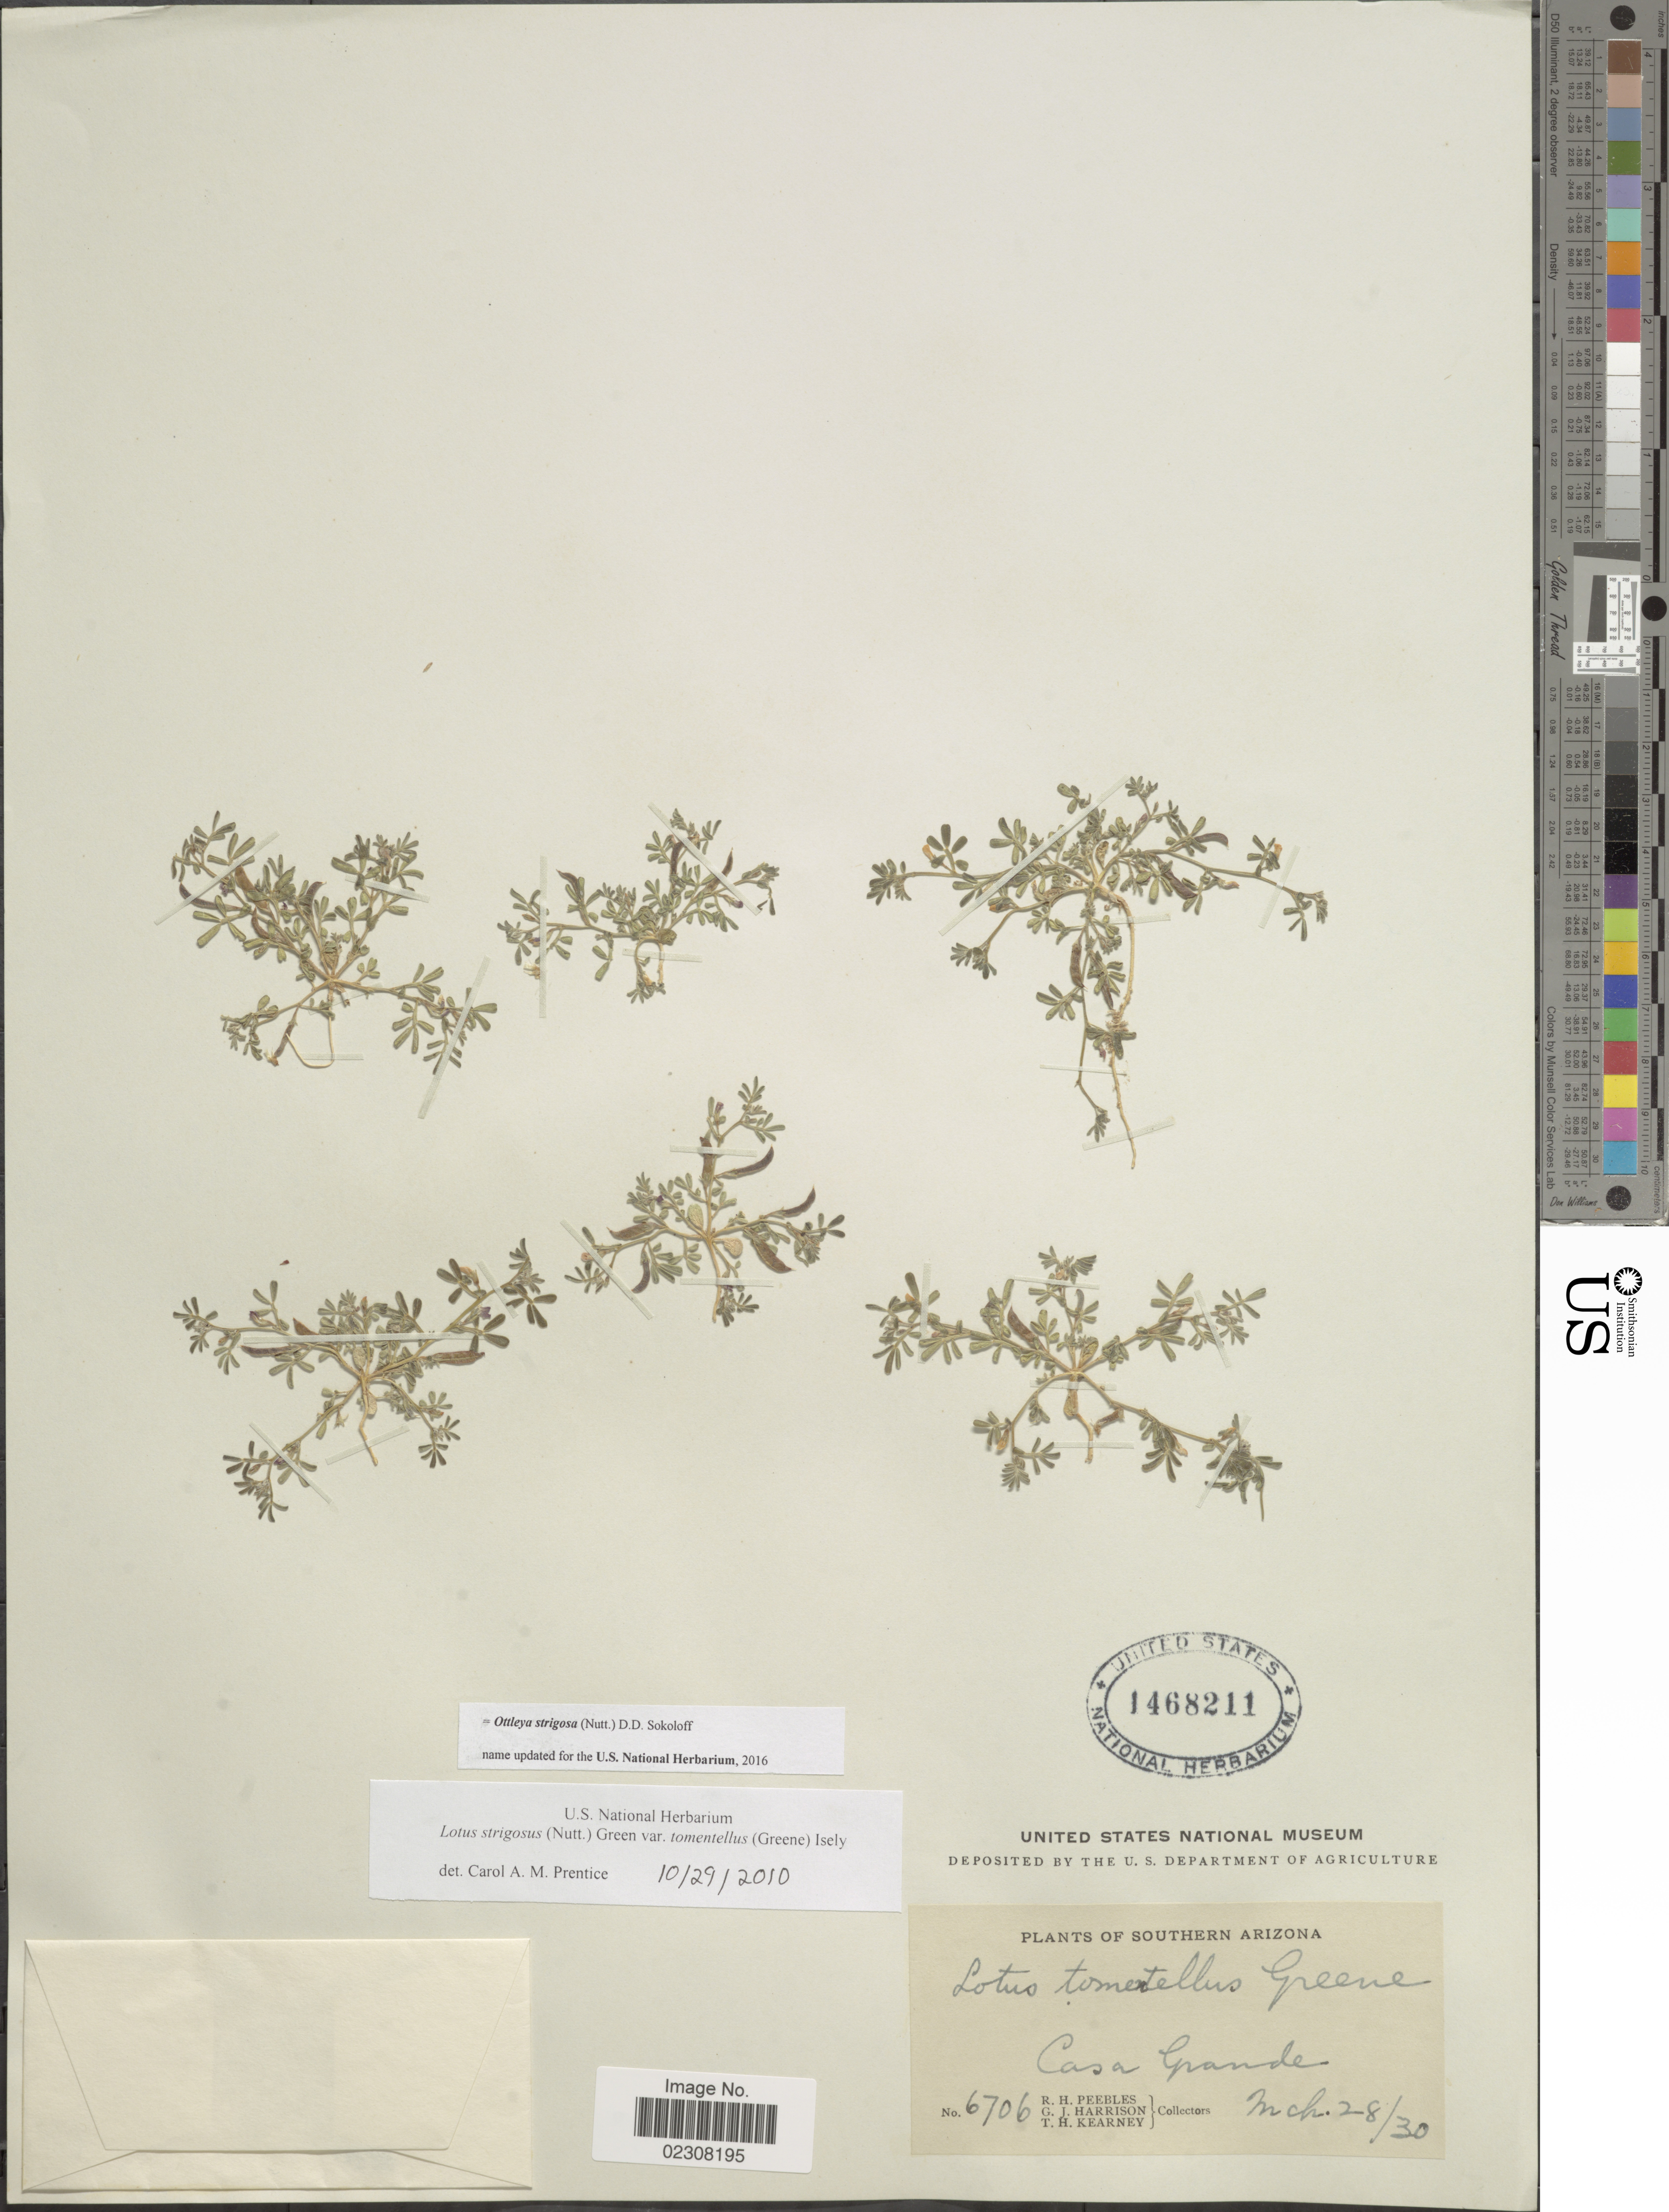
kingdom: Plantae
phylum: Tracheophyta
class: Magnoliopsida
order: Fabales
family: Fabaceae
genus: Ottleya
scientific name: Ottleya strigosa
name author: (Nutt.) D.D. Sokoloff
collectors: R. H. Peebles, G. J. Harrison & T. H. Kearney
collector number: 6706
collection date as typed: Transcribed d/m/y: 28/3/30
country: United States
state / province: Arizona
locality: Southern Arizona, Casa Grande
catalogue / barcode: US 1468211